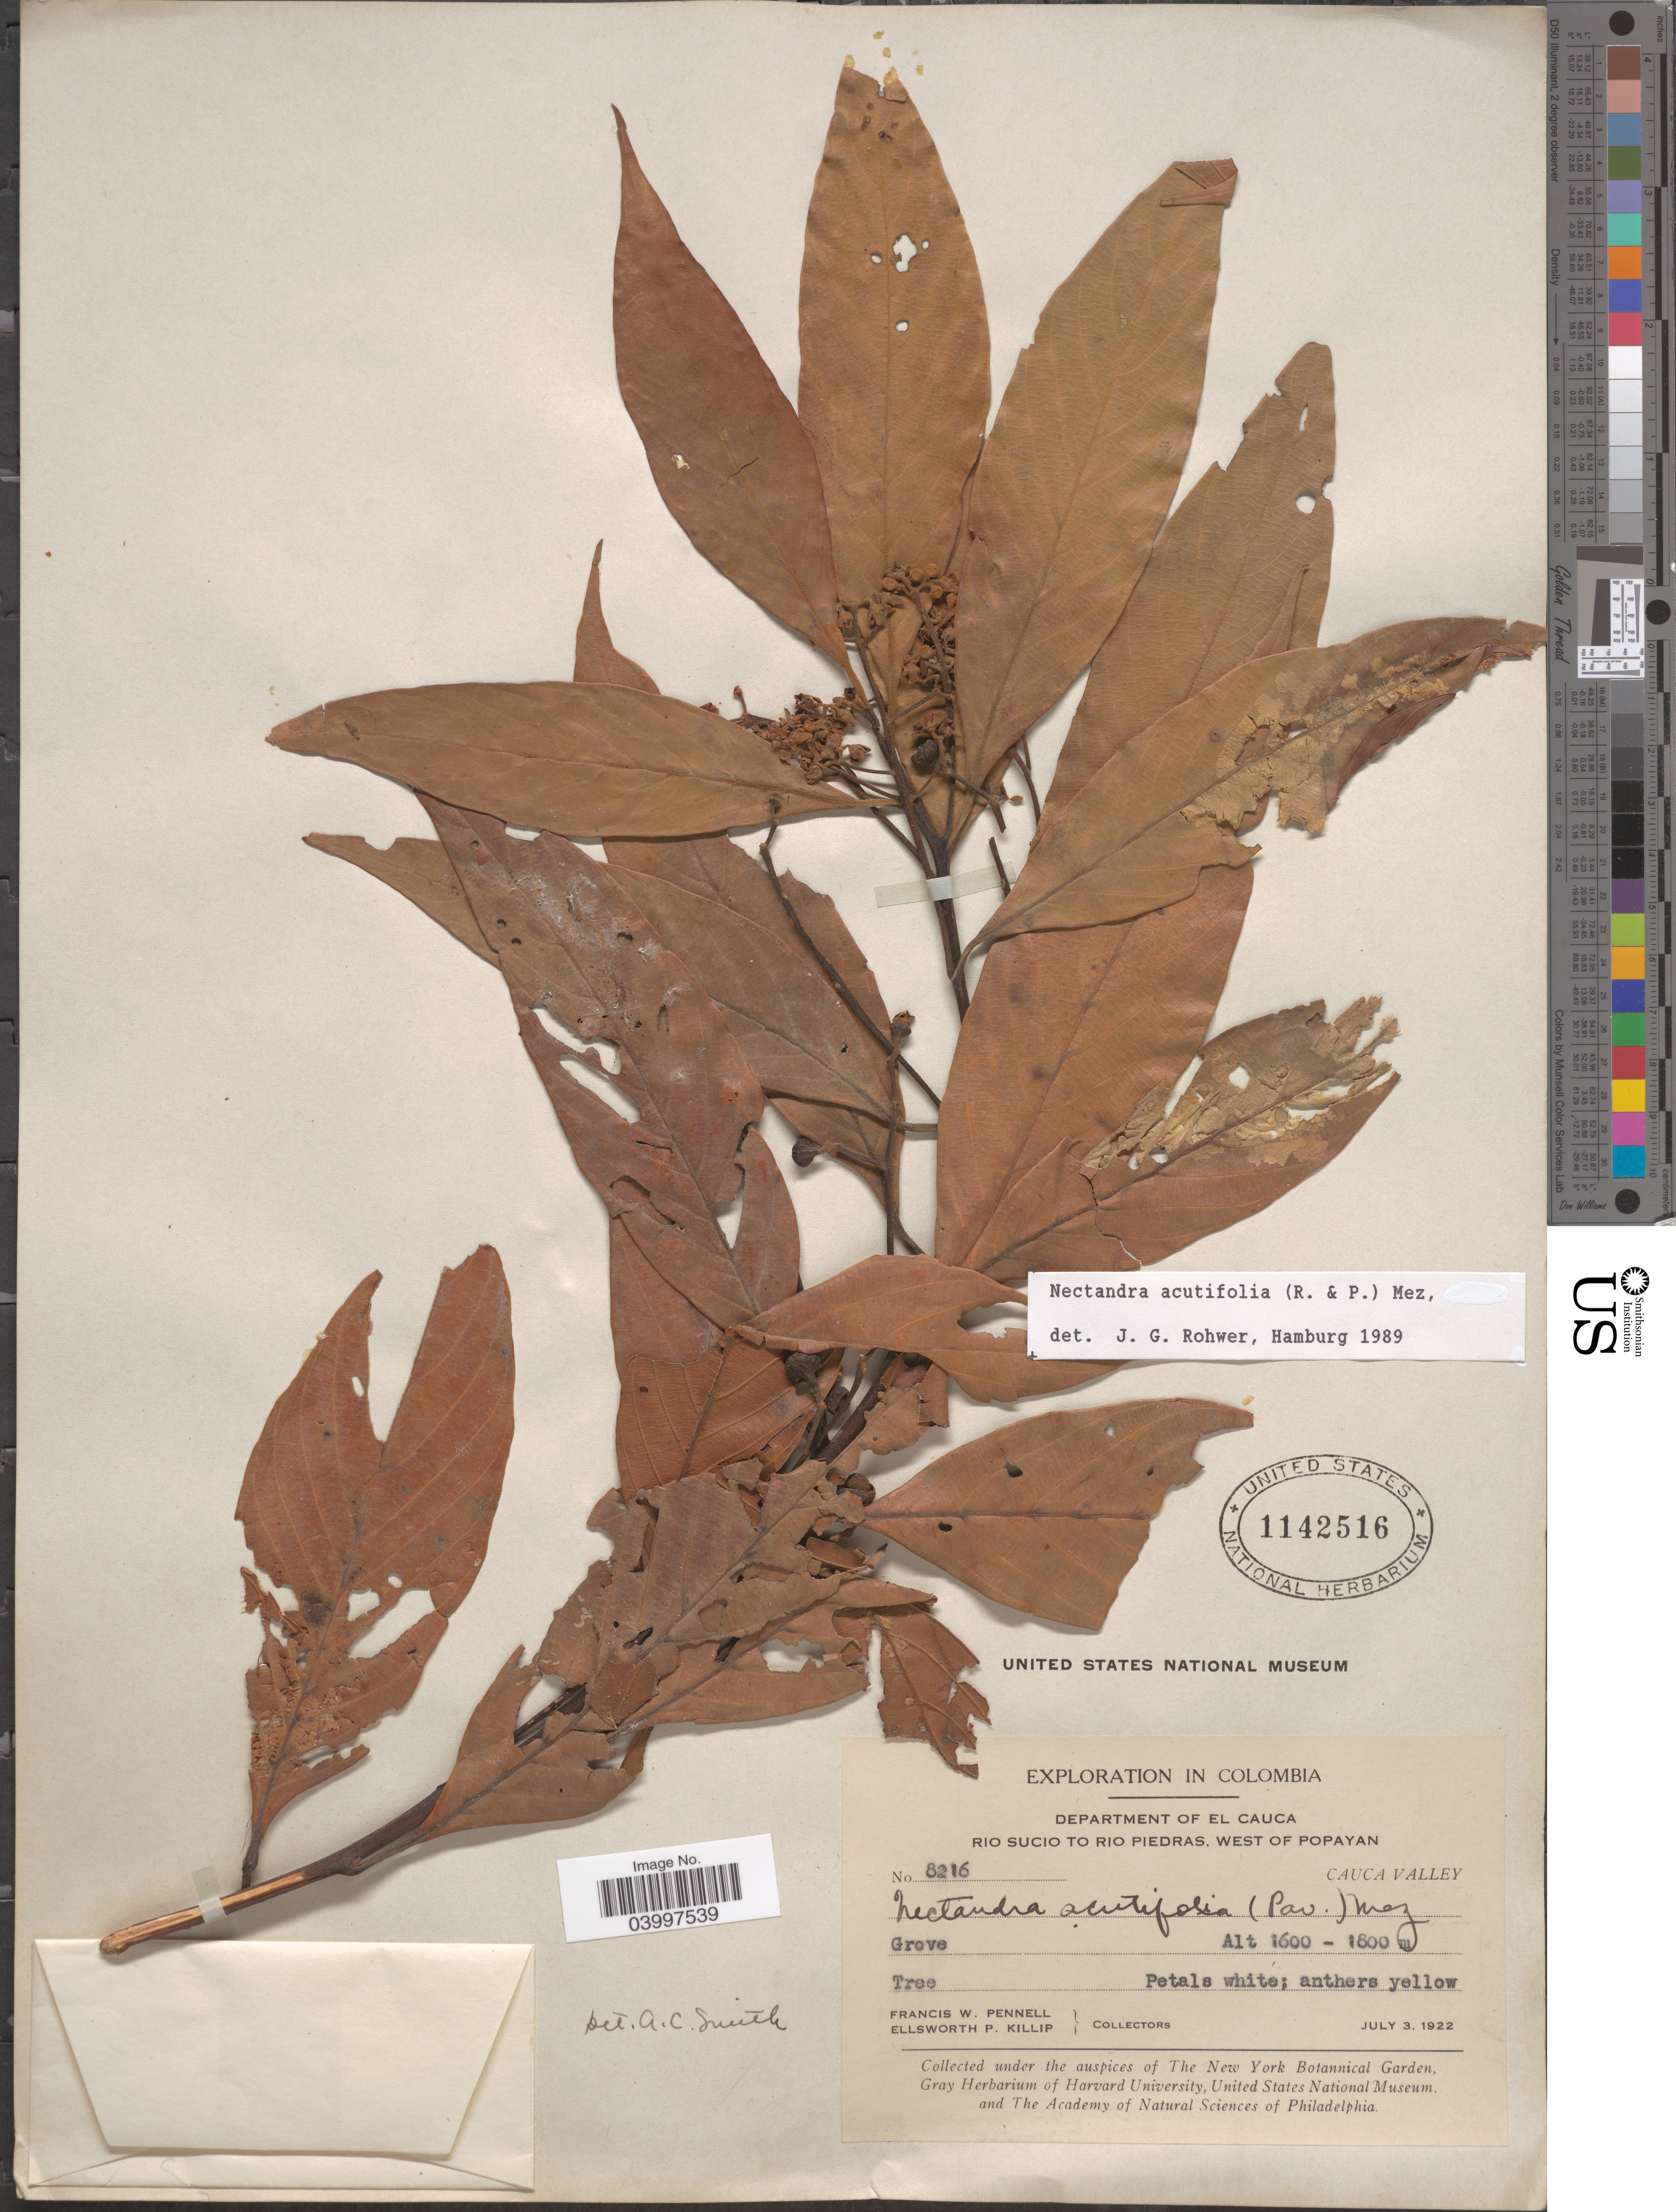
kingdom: Plantae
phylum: Tracheophyta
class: Magnoliopsida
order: Laurales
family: Lauraceae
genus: Nectandra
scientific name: Nectandra acutifolia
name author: (Ruiz & Pav.) Mez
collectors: F. W. Pennell & E. P. Killip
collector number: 8216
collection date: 1922-07-03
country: Colombia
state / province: Cauca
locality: Department of El Cauca. Rio Sucio to Rio Piedras, West of Popayan. Cauca Valley.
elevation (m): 1600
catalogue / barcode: US 1142516